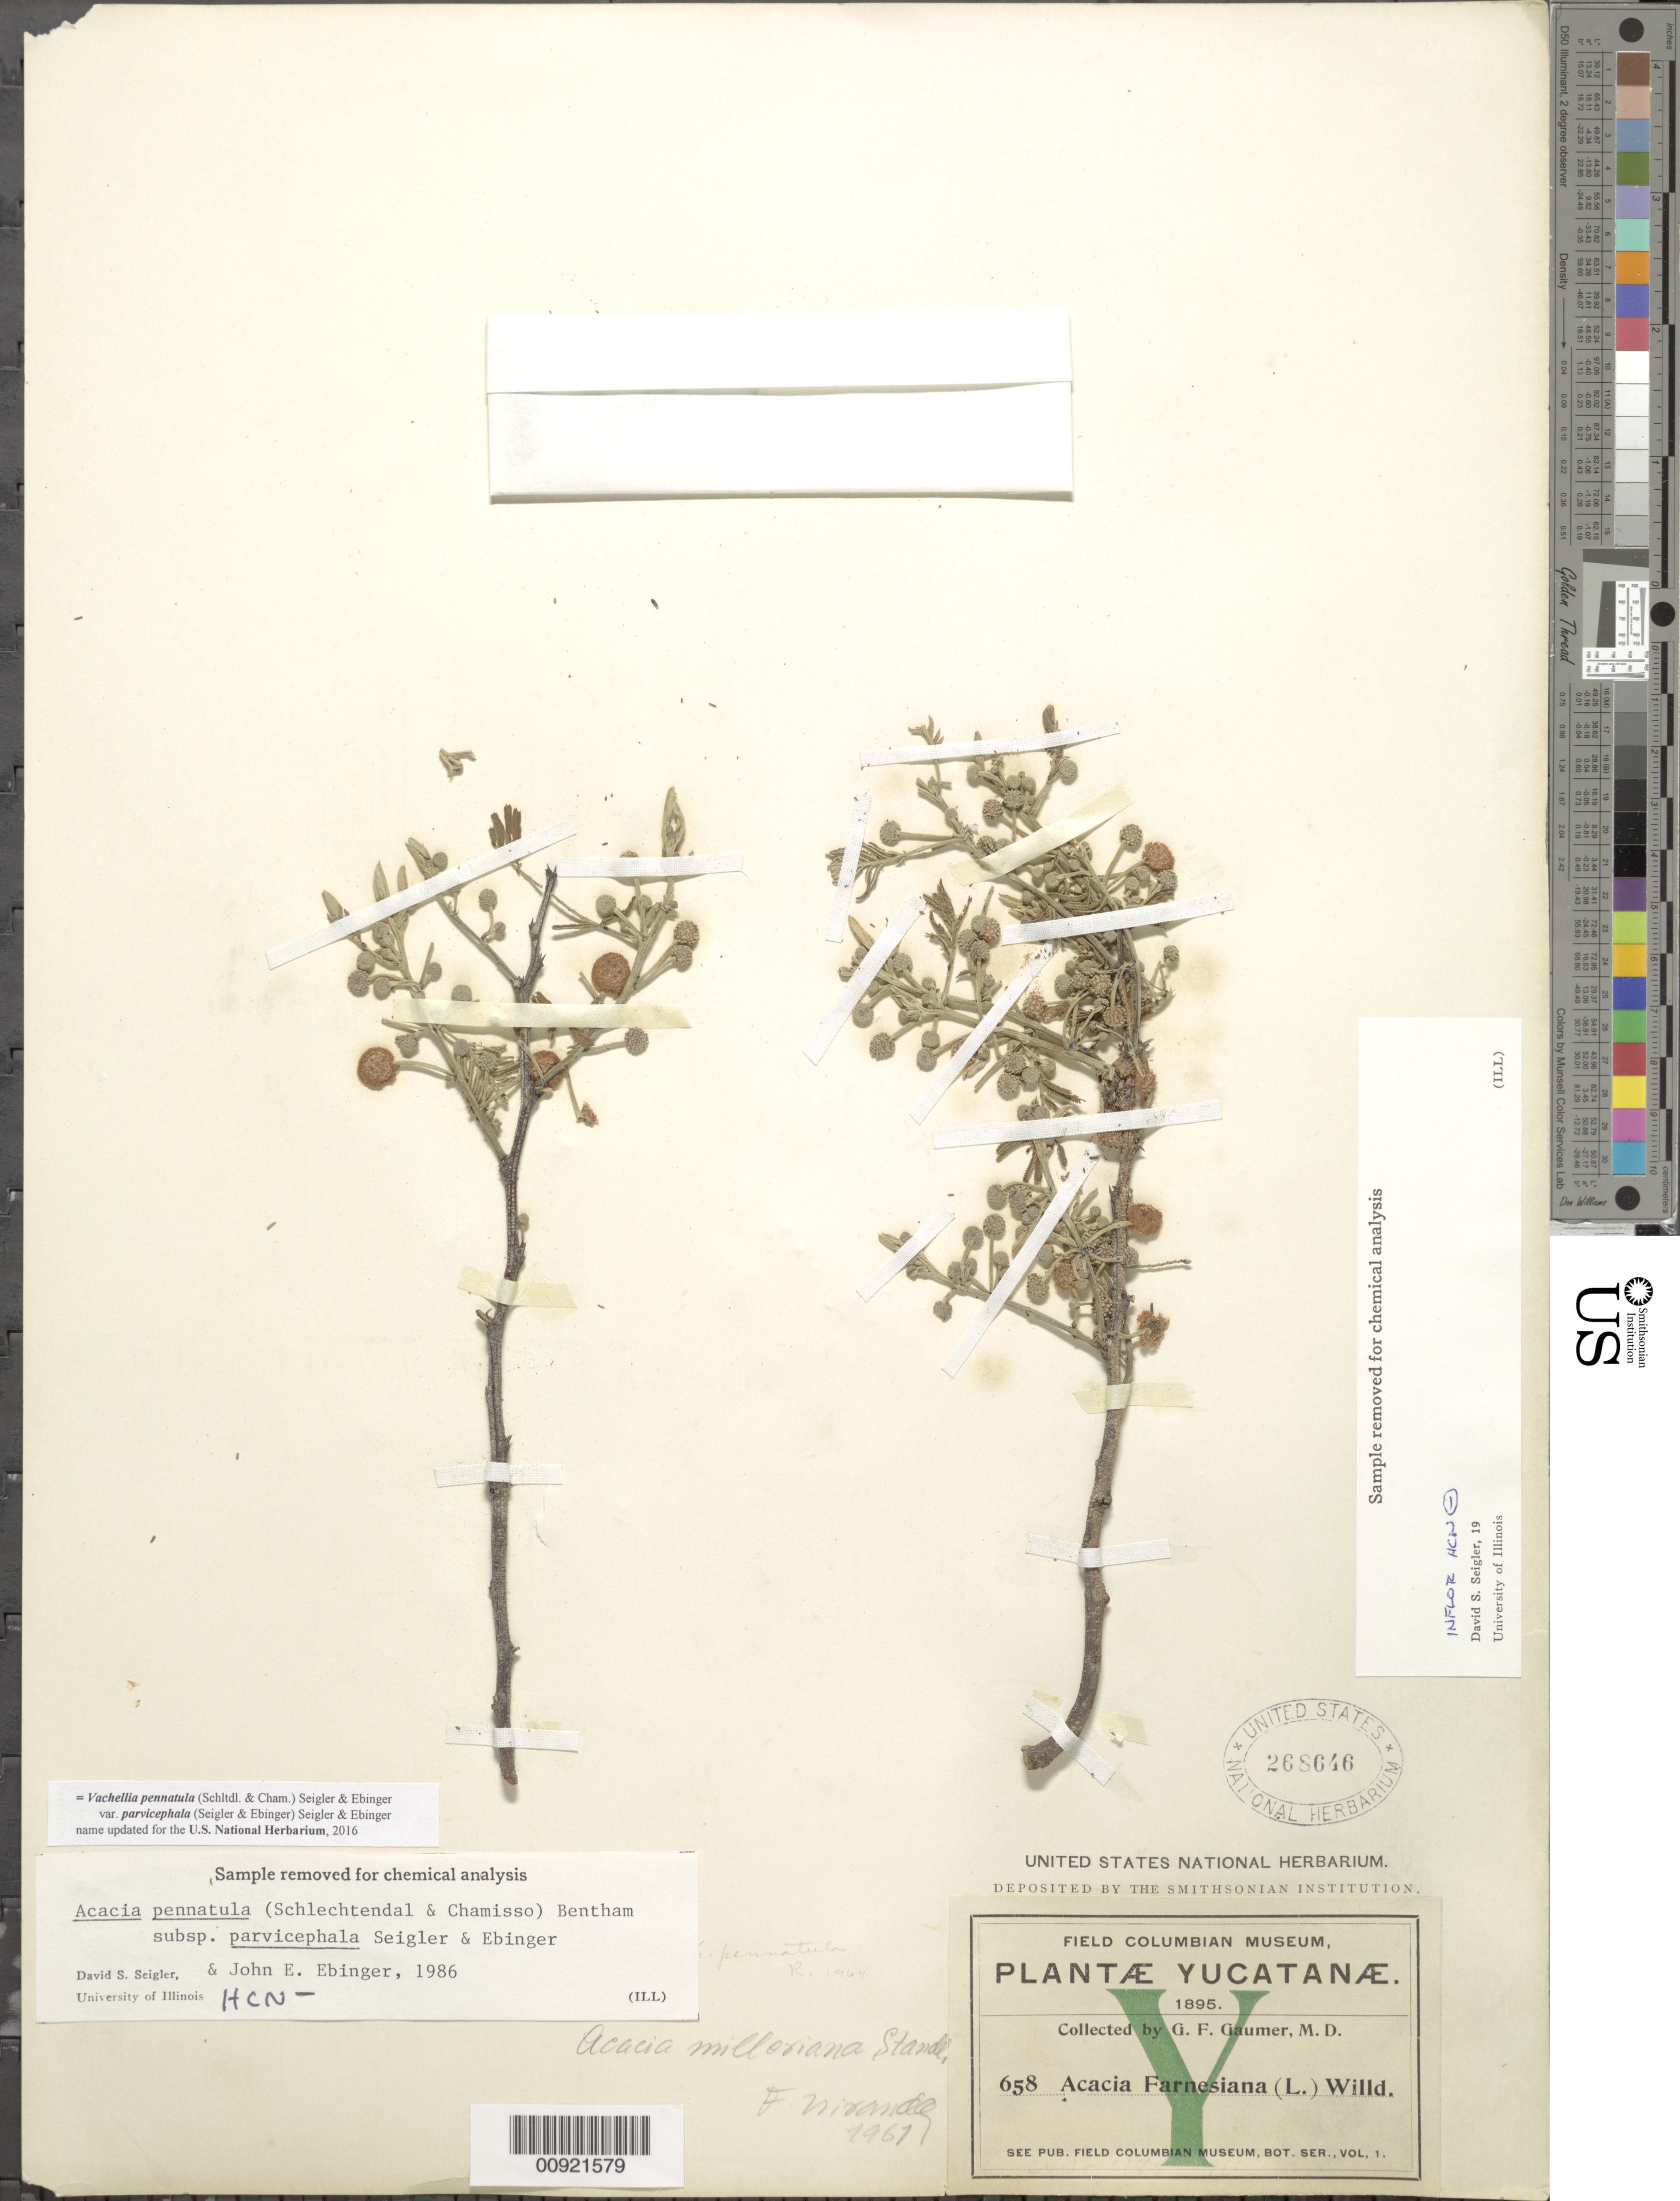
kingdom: Plantae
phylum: Tracheophyta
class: Magnoliopsida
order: Fabales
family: Fabaceae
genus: Vachellia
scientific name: Vachellia pennatula var. parvicephala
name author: (Seigler & Ebinger) Seigler & Ebinger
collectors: G. F. Gaumer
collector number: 658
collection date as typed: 1895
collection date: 1895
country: Mexico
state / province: Yucatán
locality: Yucatán.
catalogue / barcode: US 268646